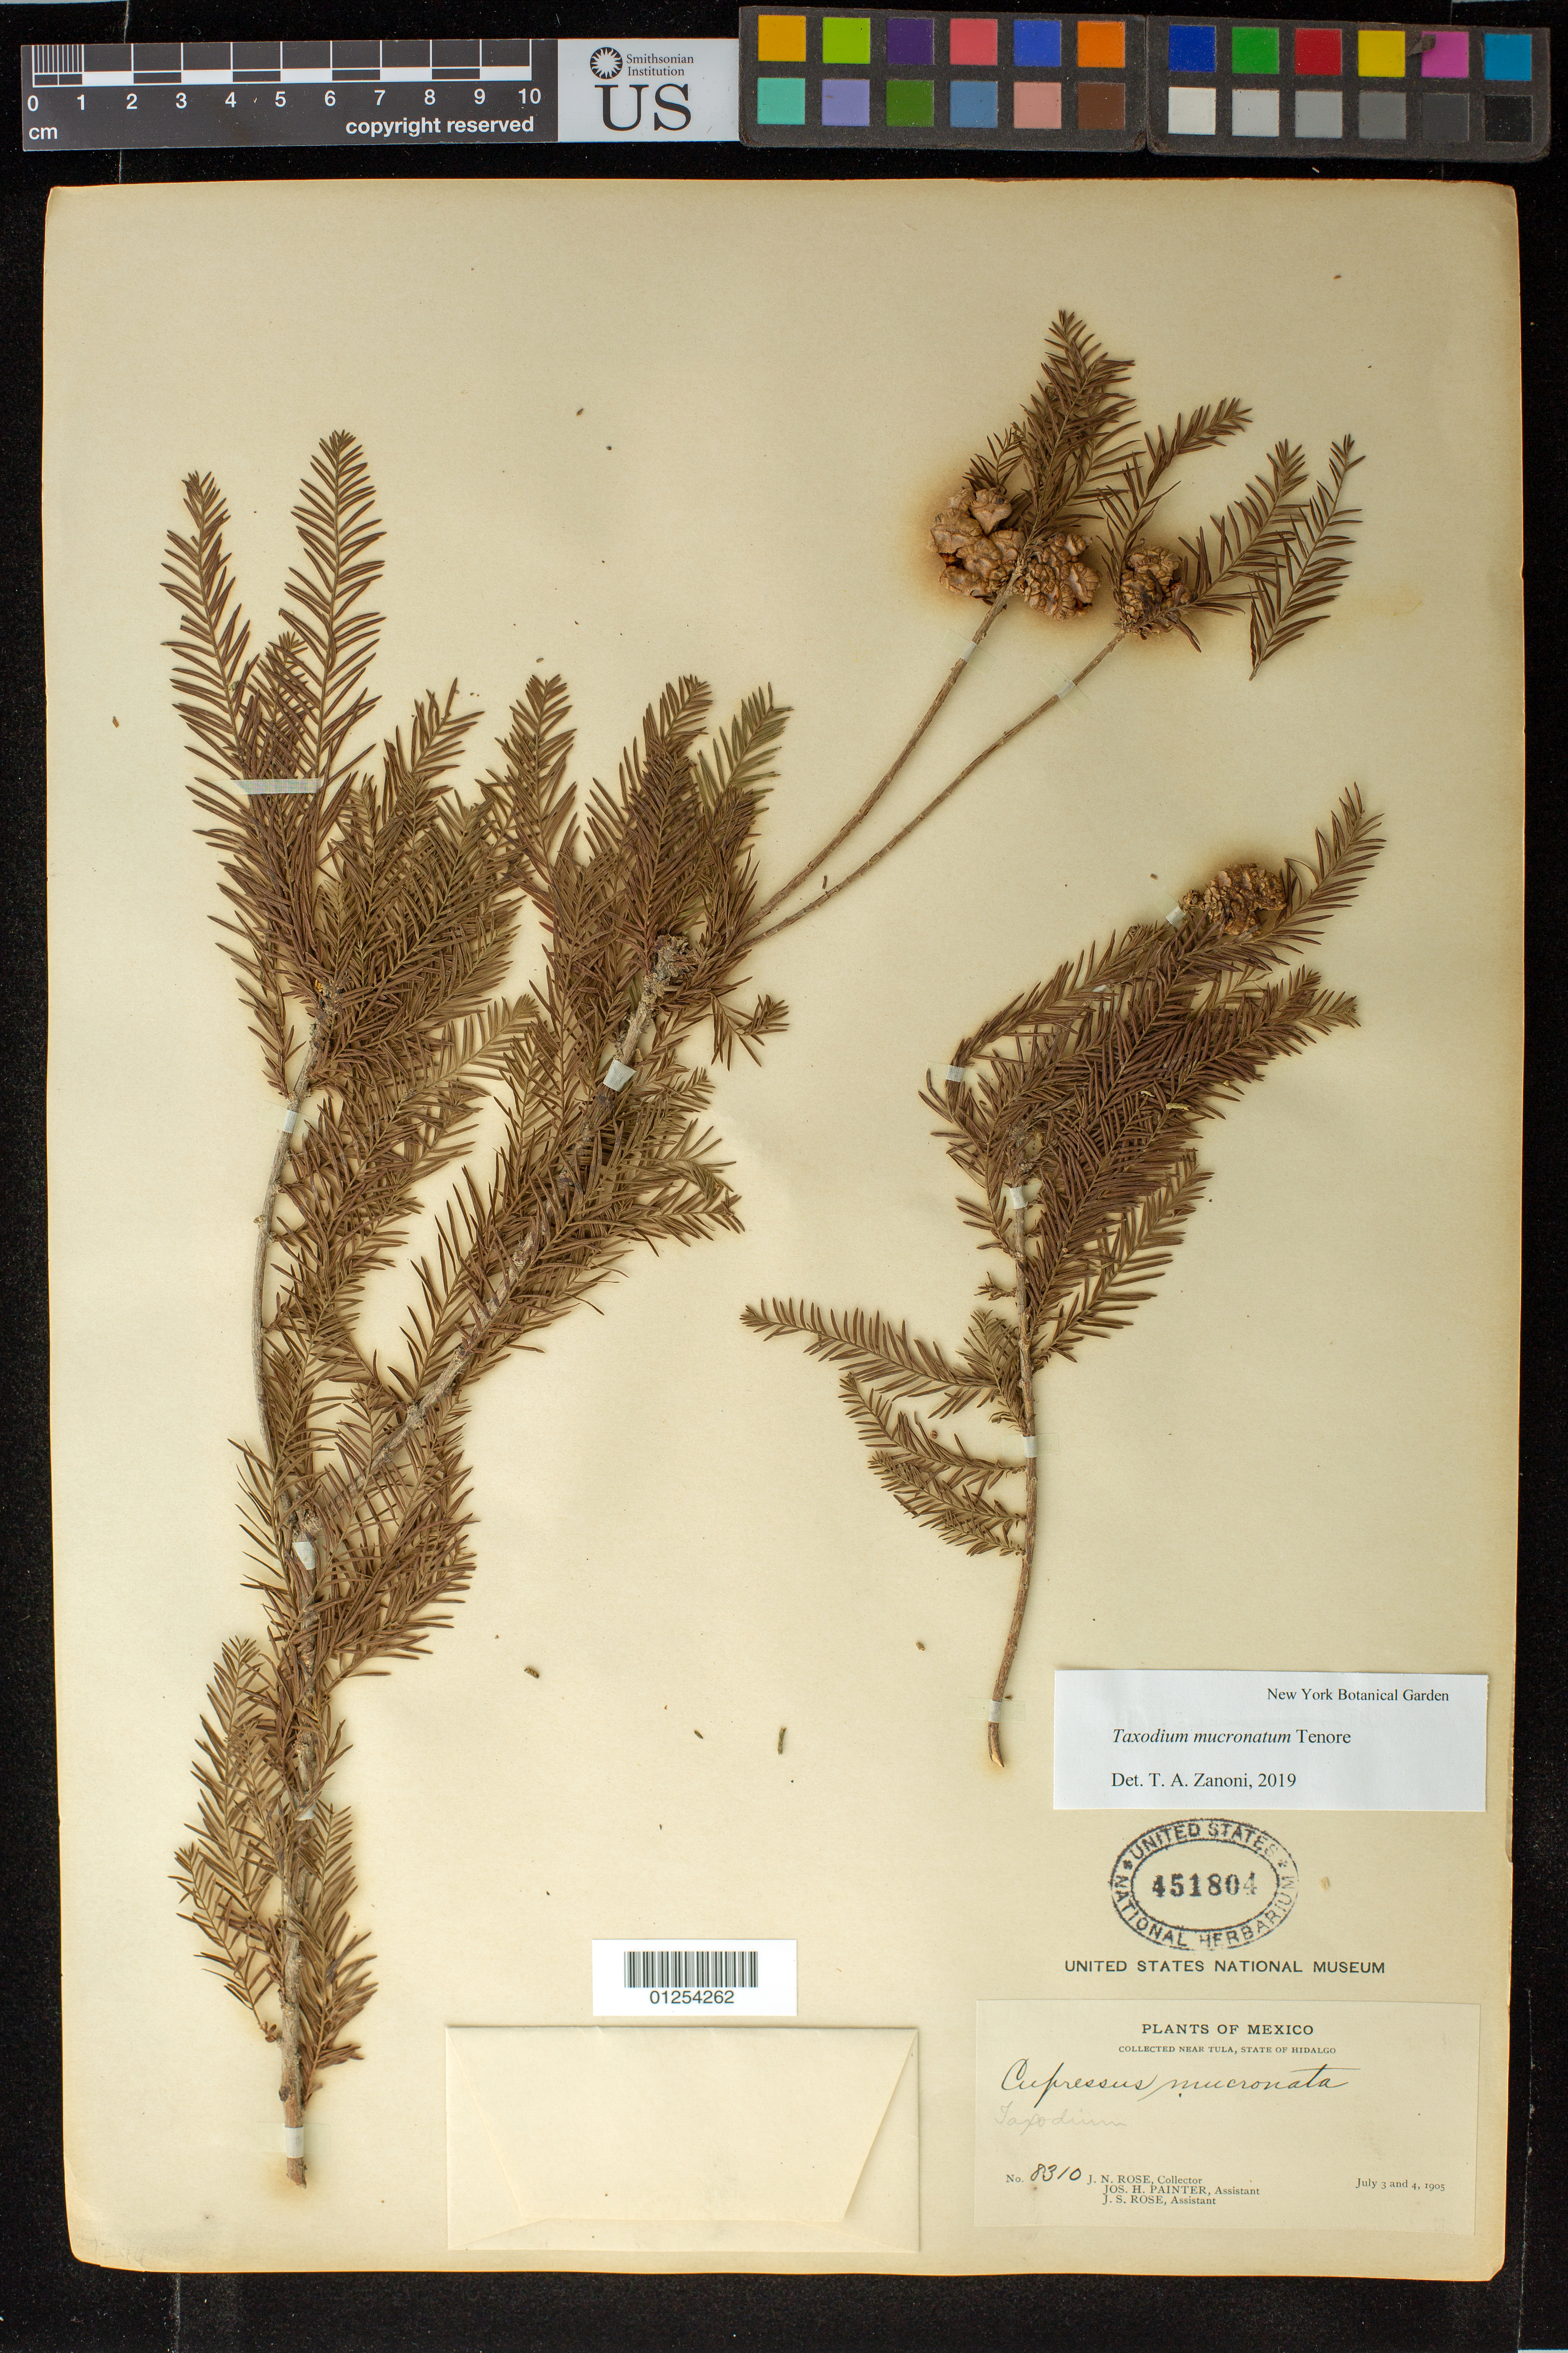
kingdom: Plantae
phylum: Tracheophyta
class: Pinopsida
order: Pinales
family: Cupressaceae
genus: Taxodium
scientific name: Taxodium mucronatum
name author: Ten.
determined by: Zanoni, T. A., (NY), New York Botanical Garden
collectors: J. N. Rose, J. H. Painter & J. S. Rose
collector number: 8310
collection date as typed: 03 Jul 1905 to 04 Jul 1905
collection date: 1905-07-03/1905-07-04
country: Mexico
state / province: Hidalgo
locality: Near Tula.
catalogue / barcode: US 451804